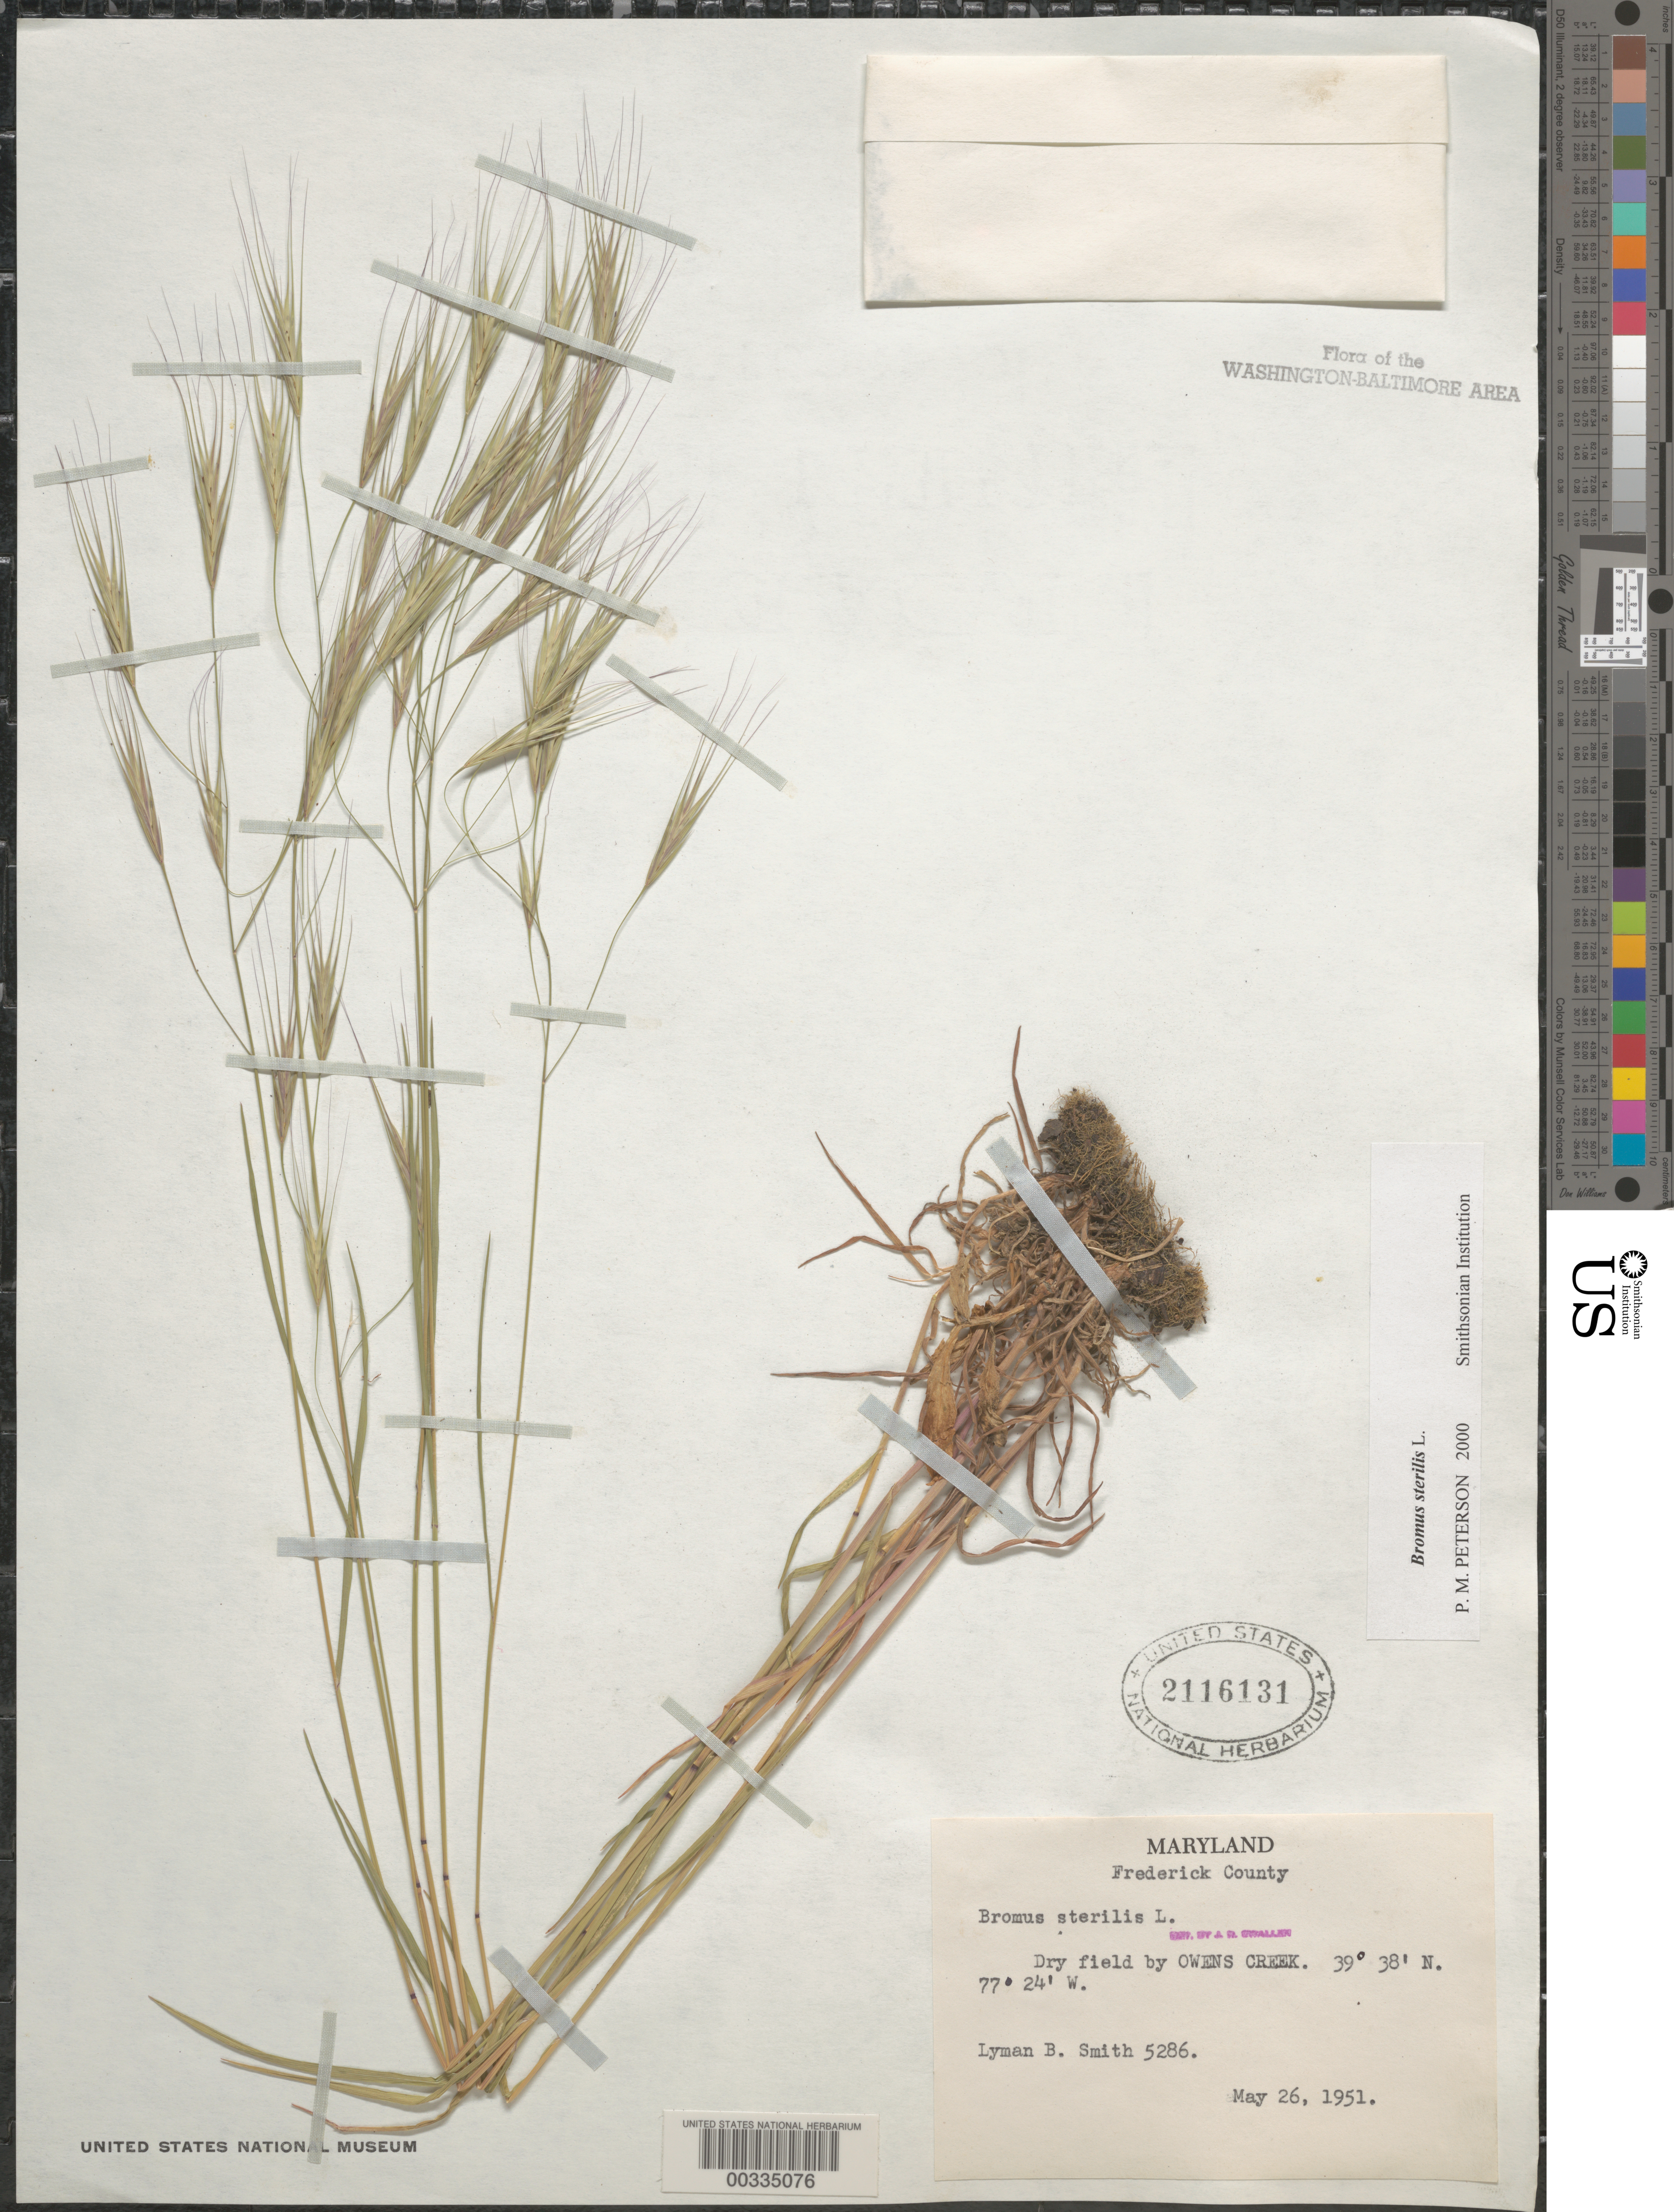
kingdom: Plantae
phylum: Tracheophyta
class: Liliopsida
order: Poales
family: Poaceae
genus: Bromus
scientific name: Bromus sterilis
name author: L.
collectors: L. Smith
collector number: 5286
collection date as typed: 26 May 1951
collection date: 1951-05-26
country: United States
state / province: Maryland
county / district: Frederick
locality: Owens Creek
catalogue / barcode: US 2116131